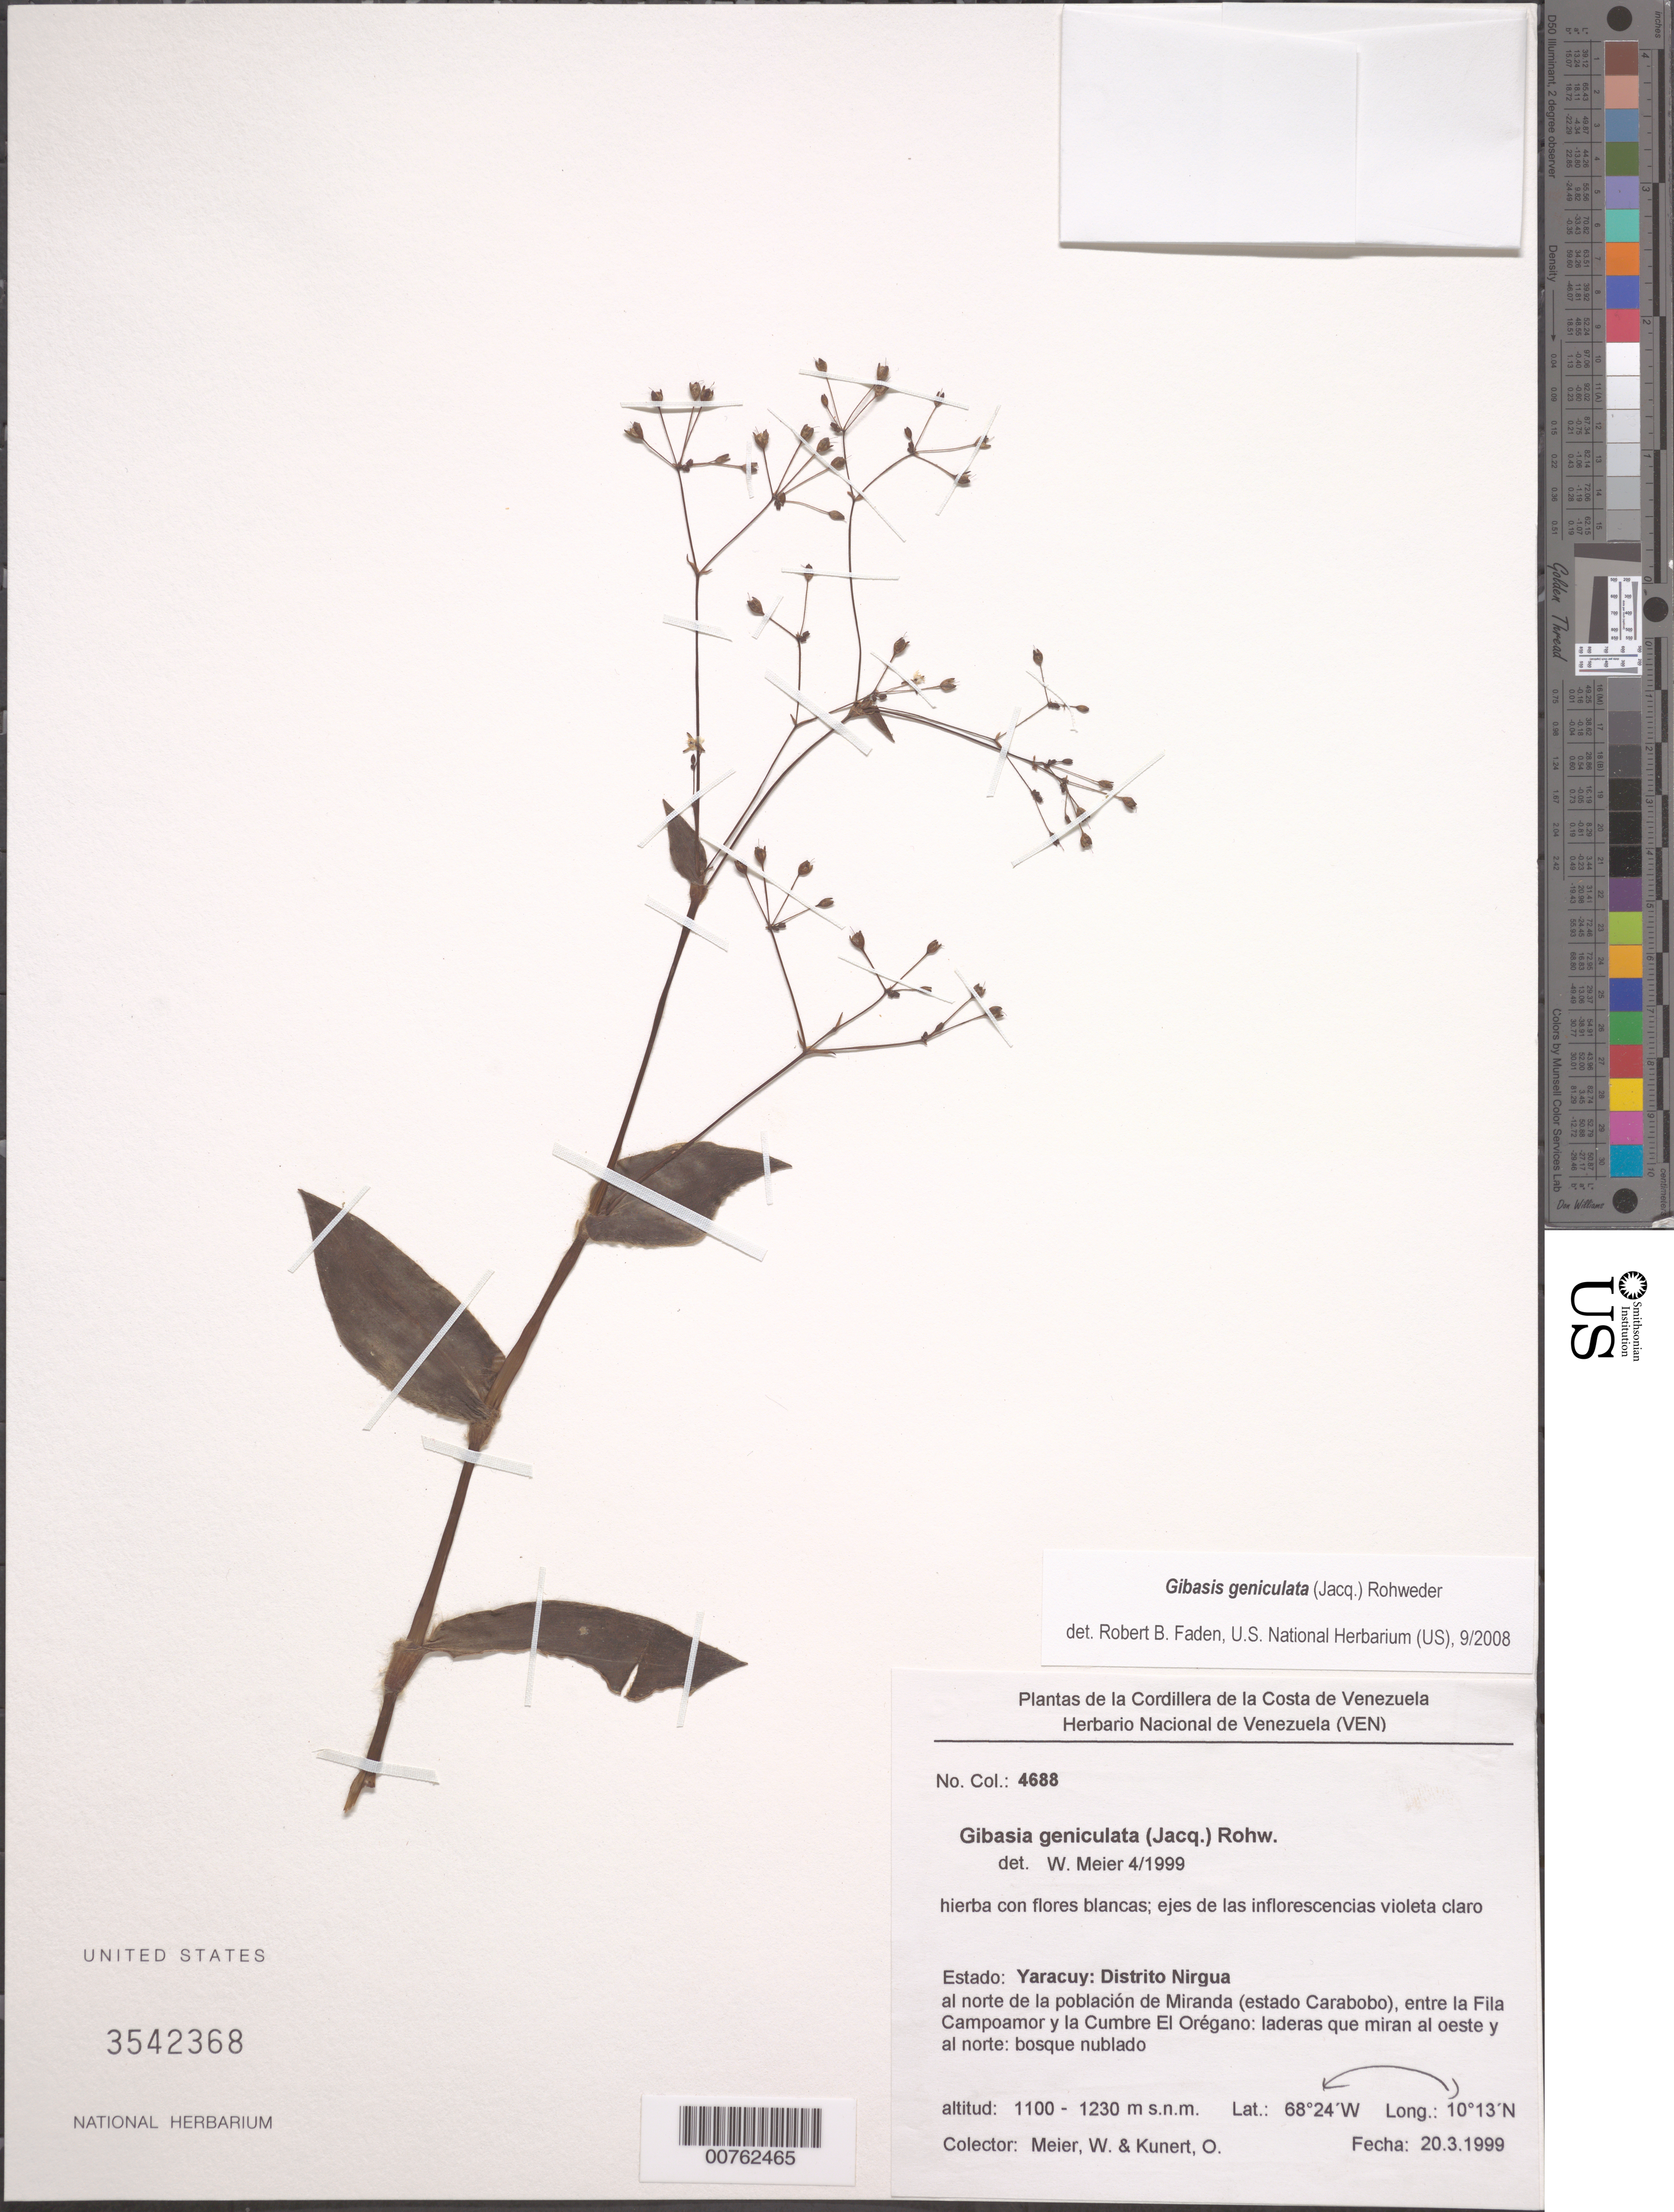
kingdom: Plantae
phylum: Tracheophyta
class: Liliopsida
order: Commelinales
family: Commelinaceae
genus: Gibasis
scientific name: Gibasis geniculata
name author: (Jacq.) Rohweder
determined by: Faden, Robert B., (US), Smithsonian Institution - National Museum of Natural History (UNITED STATES)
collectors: W. Meier & O. Kunert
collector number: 4688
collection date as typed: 20 Mar 1999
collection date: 1999-03-20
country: Venezuela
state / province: Yaracuy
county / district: Nirgua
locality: al morte de la poblacion de Miranda (estado Carabobo), entre la Fila Campoamor y la Cumbre El Oregano: laderas que miran al oeste y al norte: bosque nublado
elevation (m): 1100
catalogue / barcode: US 3542368